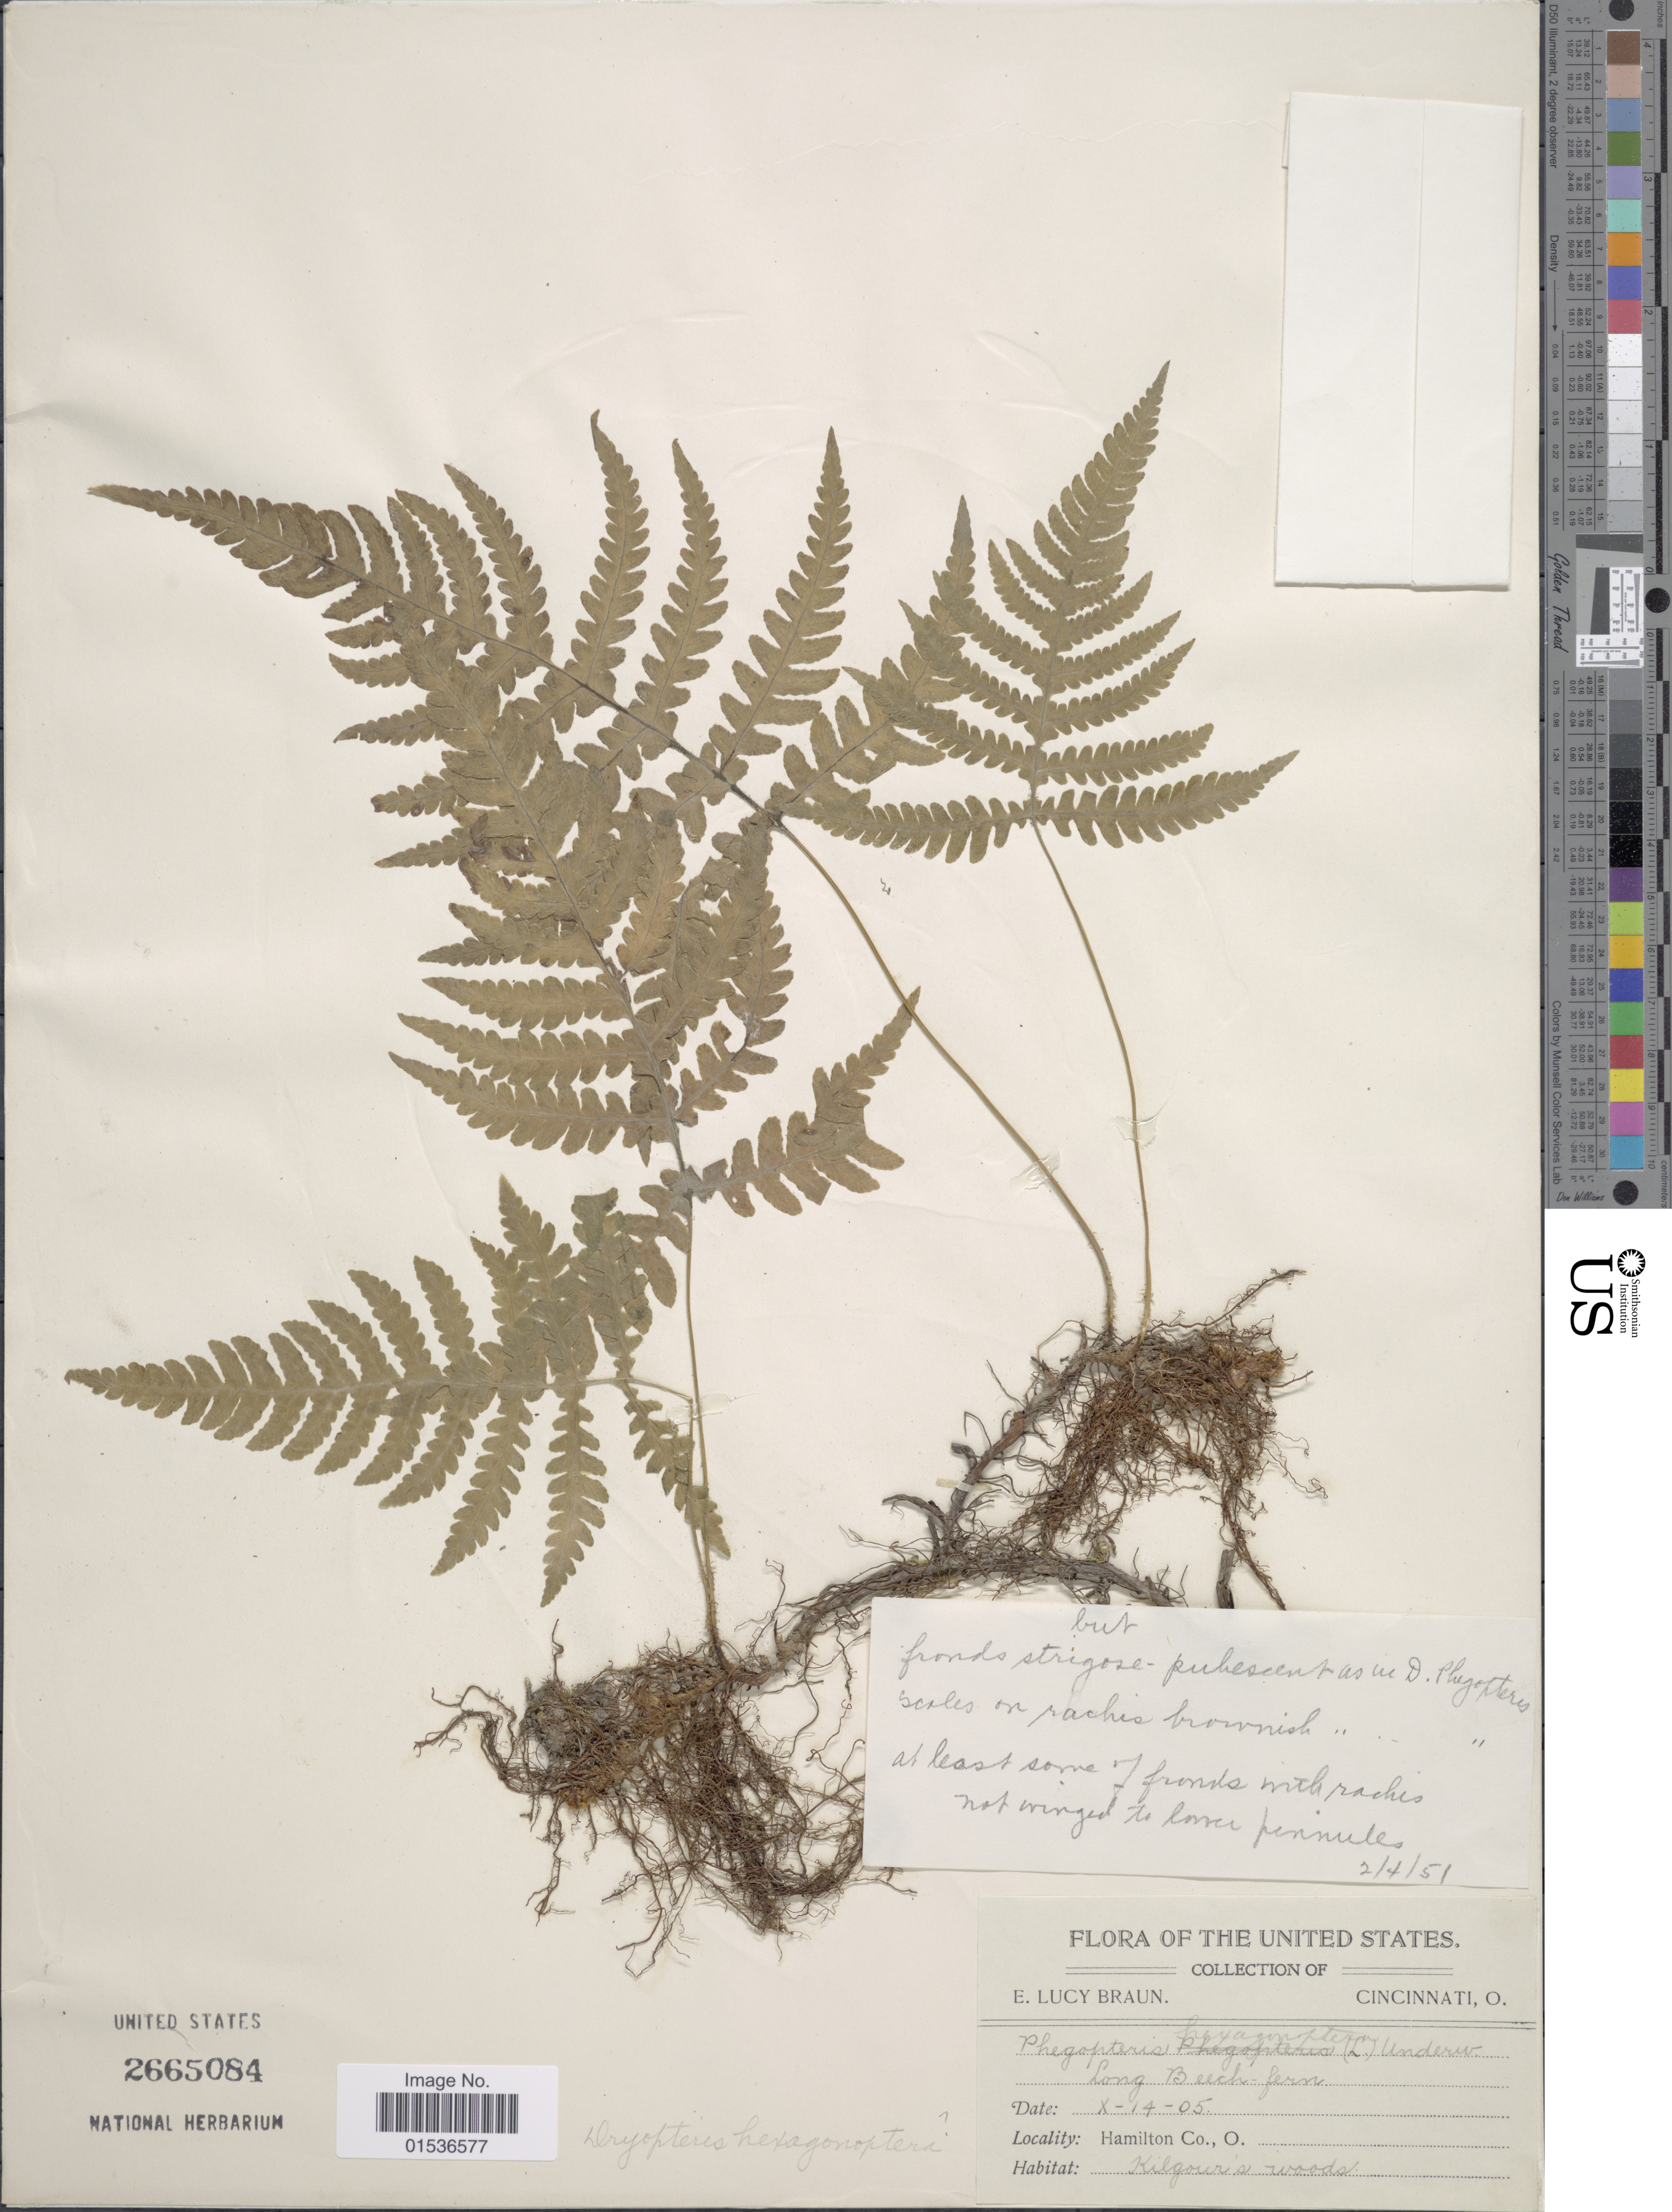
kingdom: Plantae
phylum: Tracheophyta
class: Polypodiopsida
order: Polypodiales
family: Thelypteridaceae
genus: Phegopteris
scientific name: Phegopteris hexagonoptera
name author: (Michx.) Fée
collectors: E. L. Braun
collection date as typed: Transcribed d/m/y: 14/10/5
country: United States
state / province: Ohio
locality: United States, Hamilton Co.O. Kilgour's woods.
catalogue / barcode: US 2665084